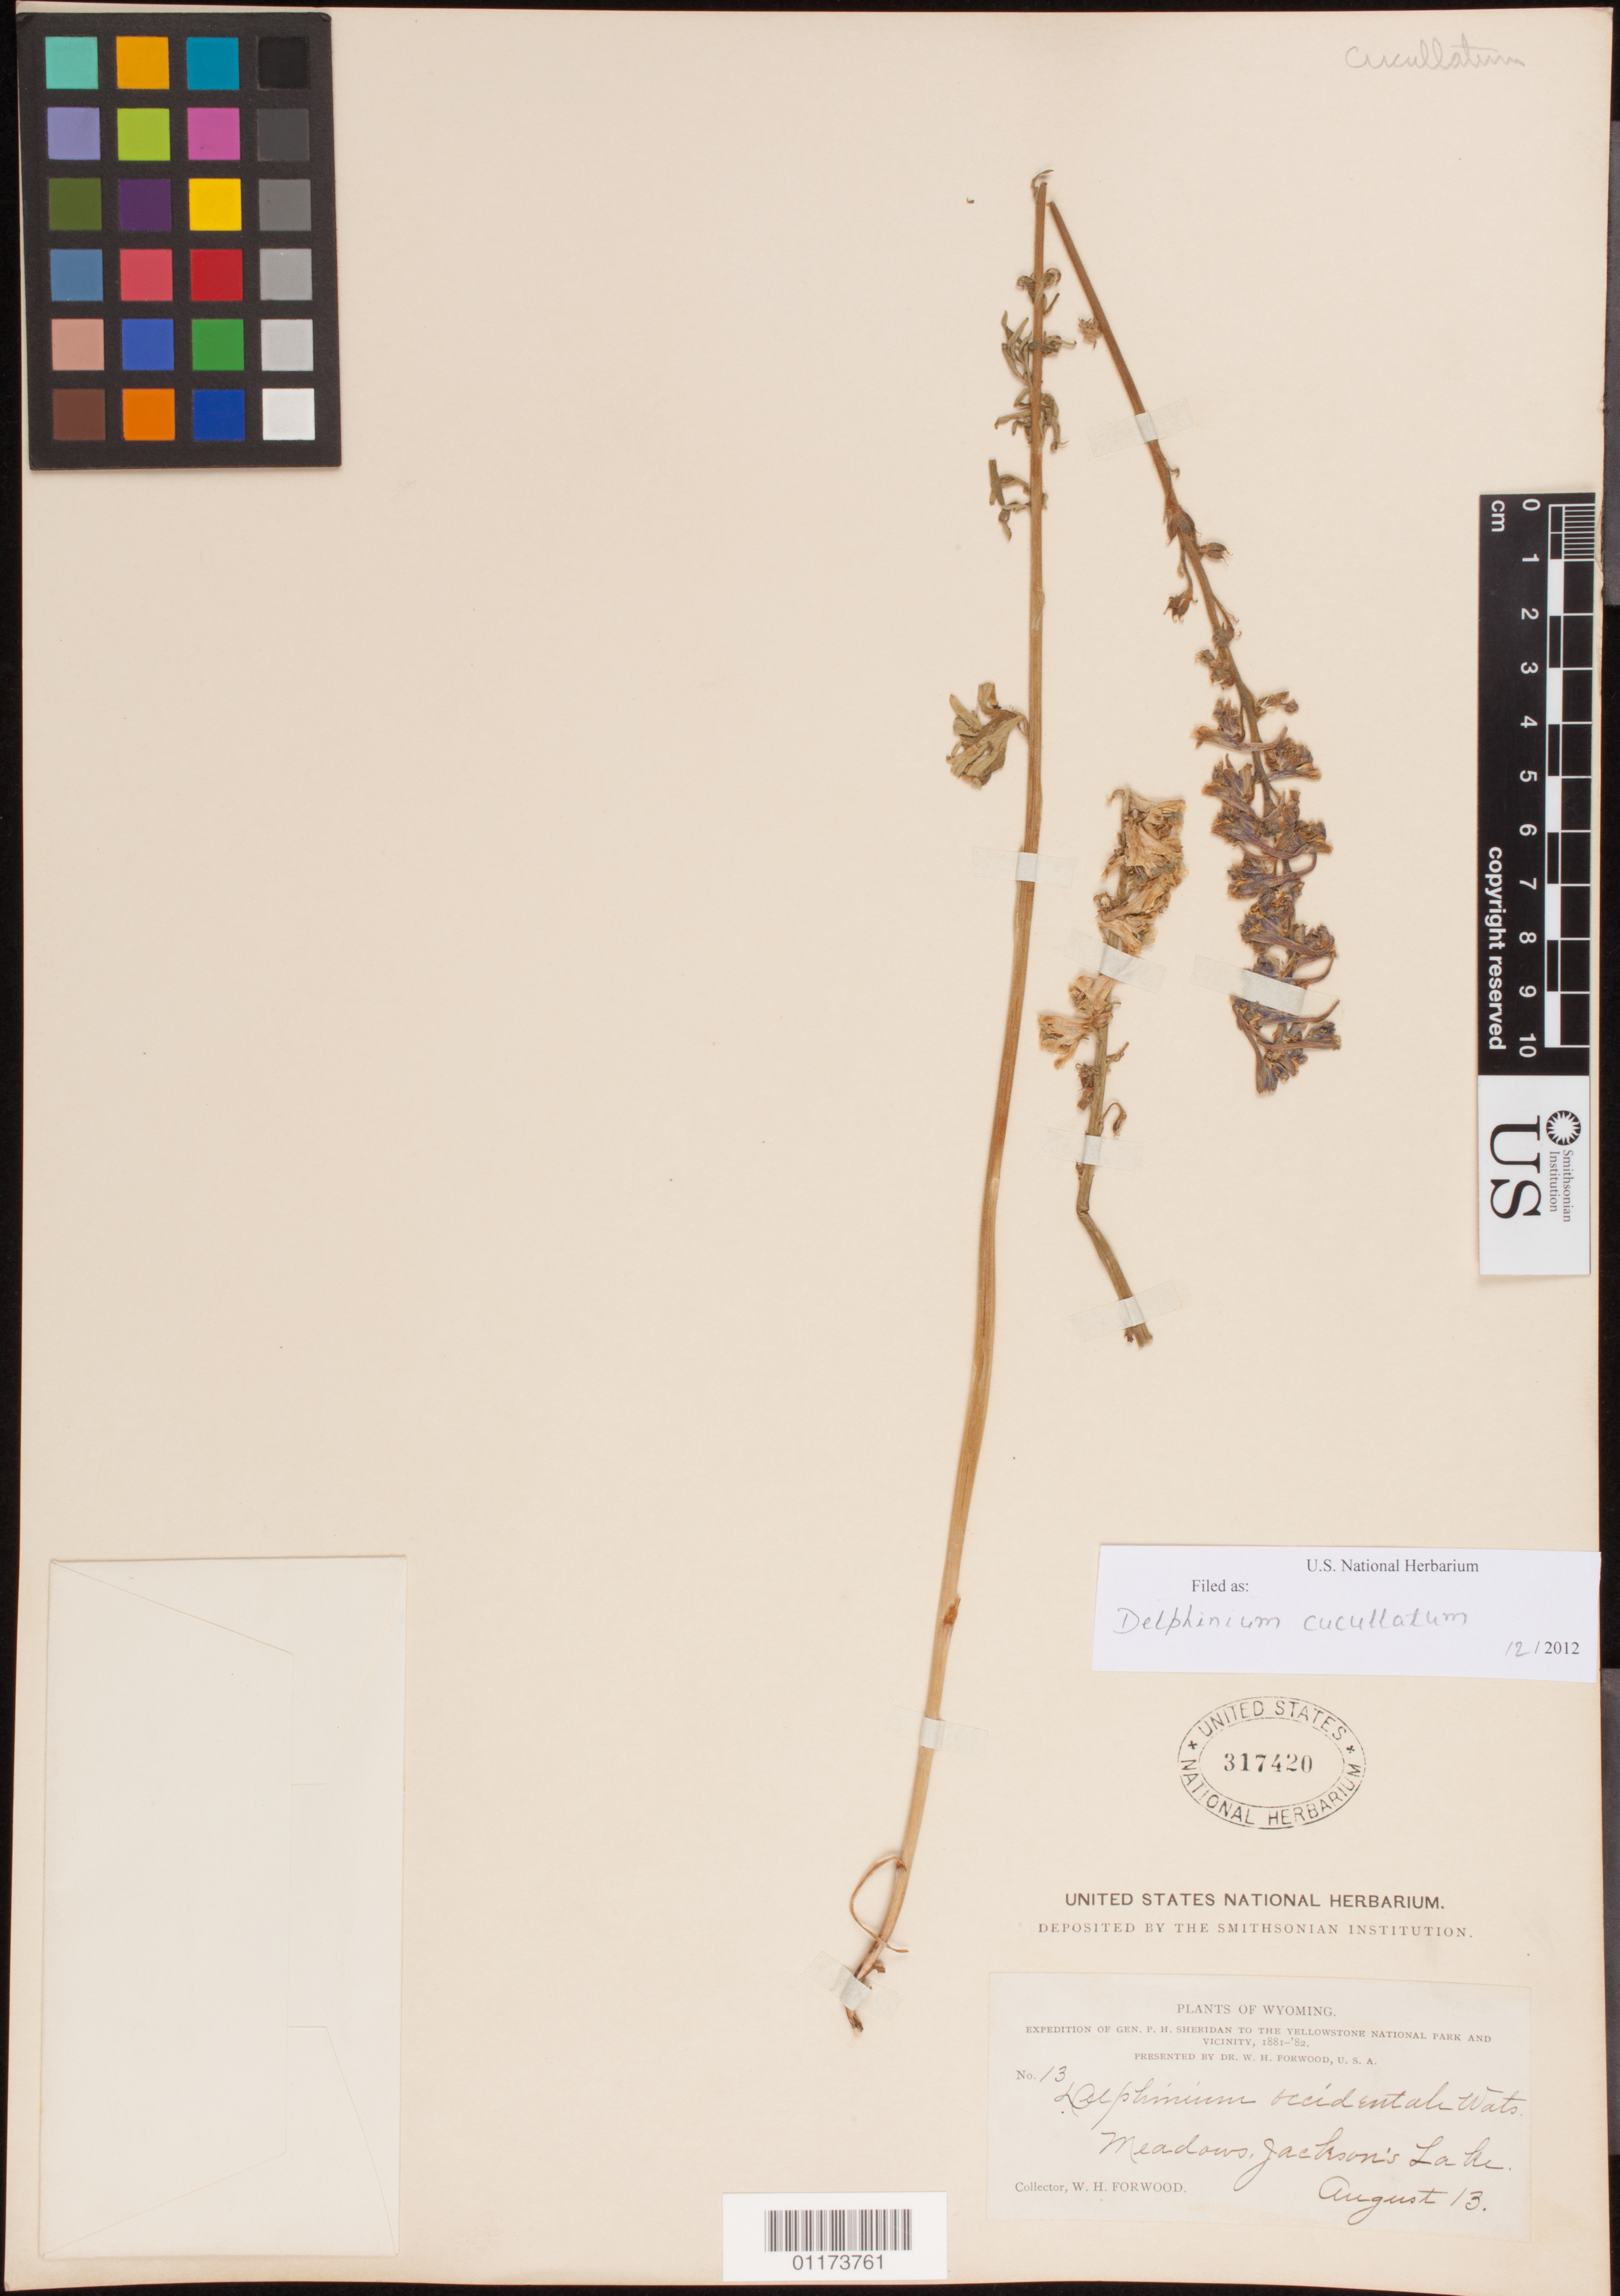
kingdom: Plantae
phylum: Tracheophyta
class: Magnoliopsida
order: Ranunculales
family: Ranunculaceae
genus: Delphinium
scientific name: Delphinium cucullatum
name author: E. Nelson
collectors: W. Forwood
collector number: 13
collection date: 1881-08-13 or 1882-08-13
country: United States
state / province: Wyoming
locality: Jackson's Lake.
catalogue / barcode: US 317420